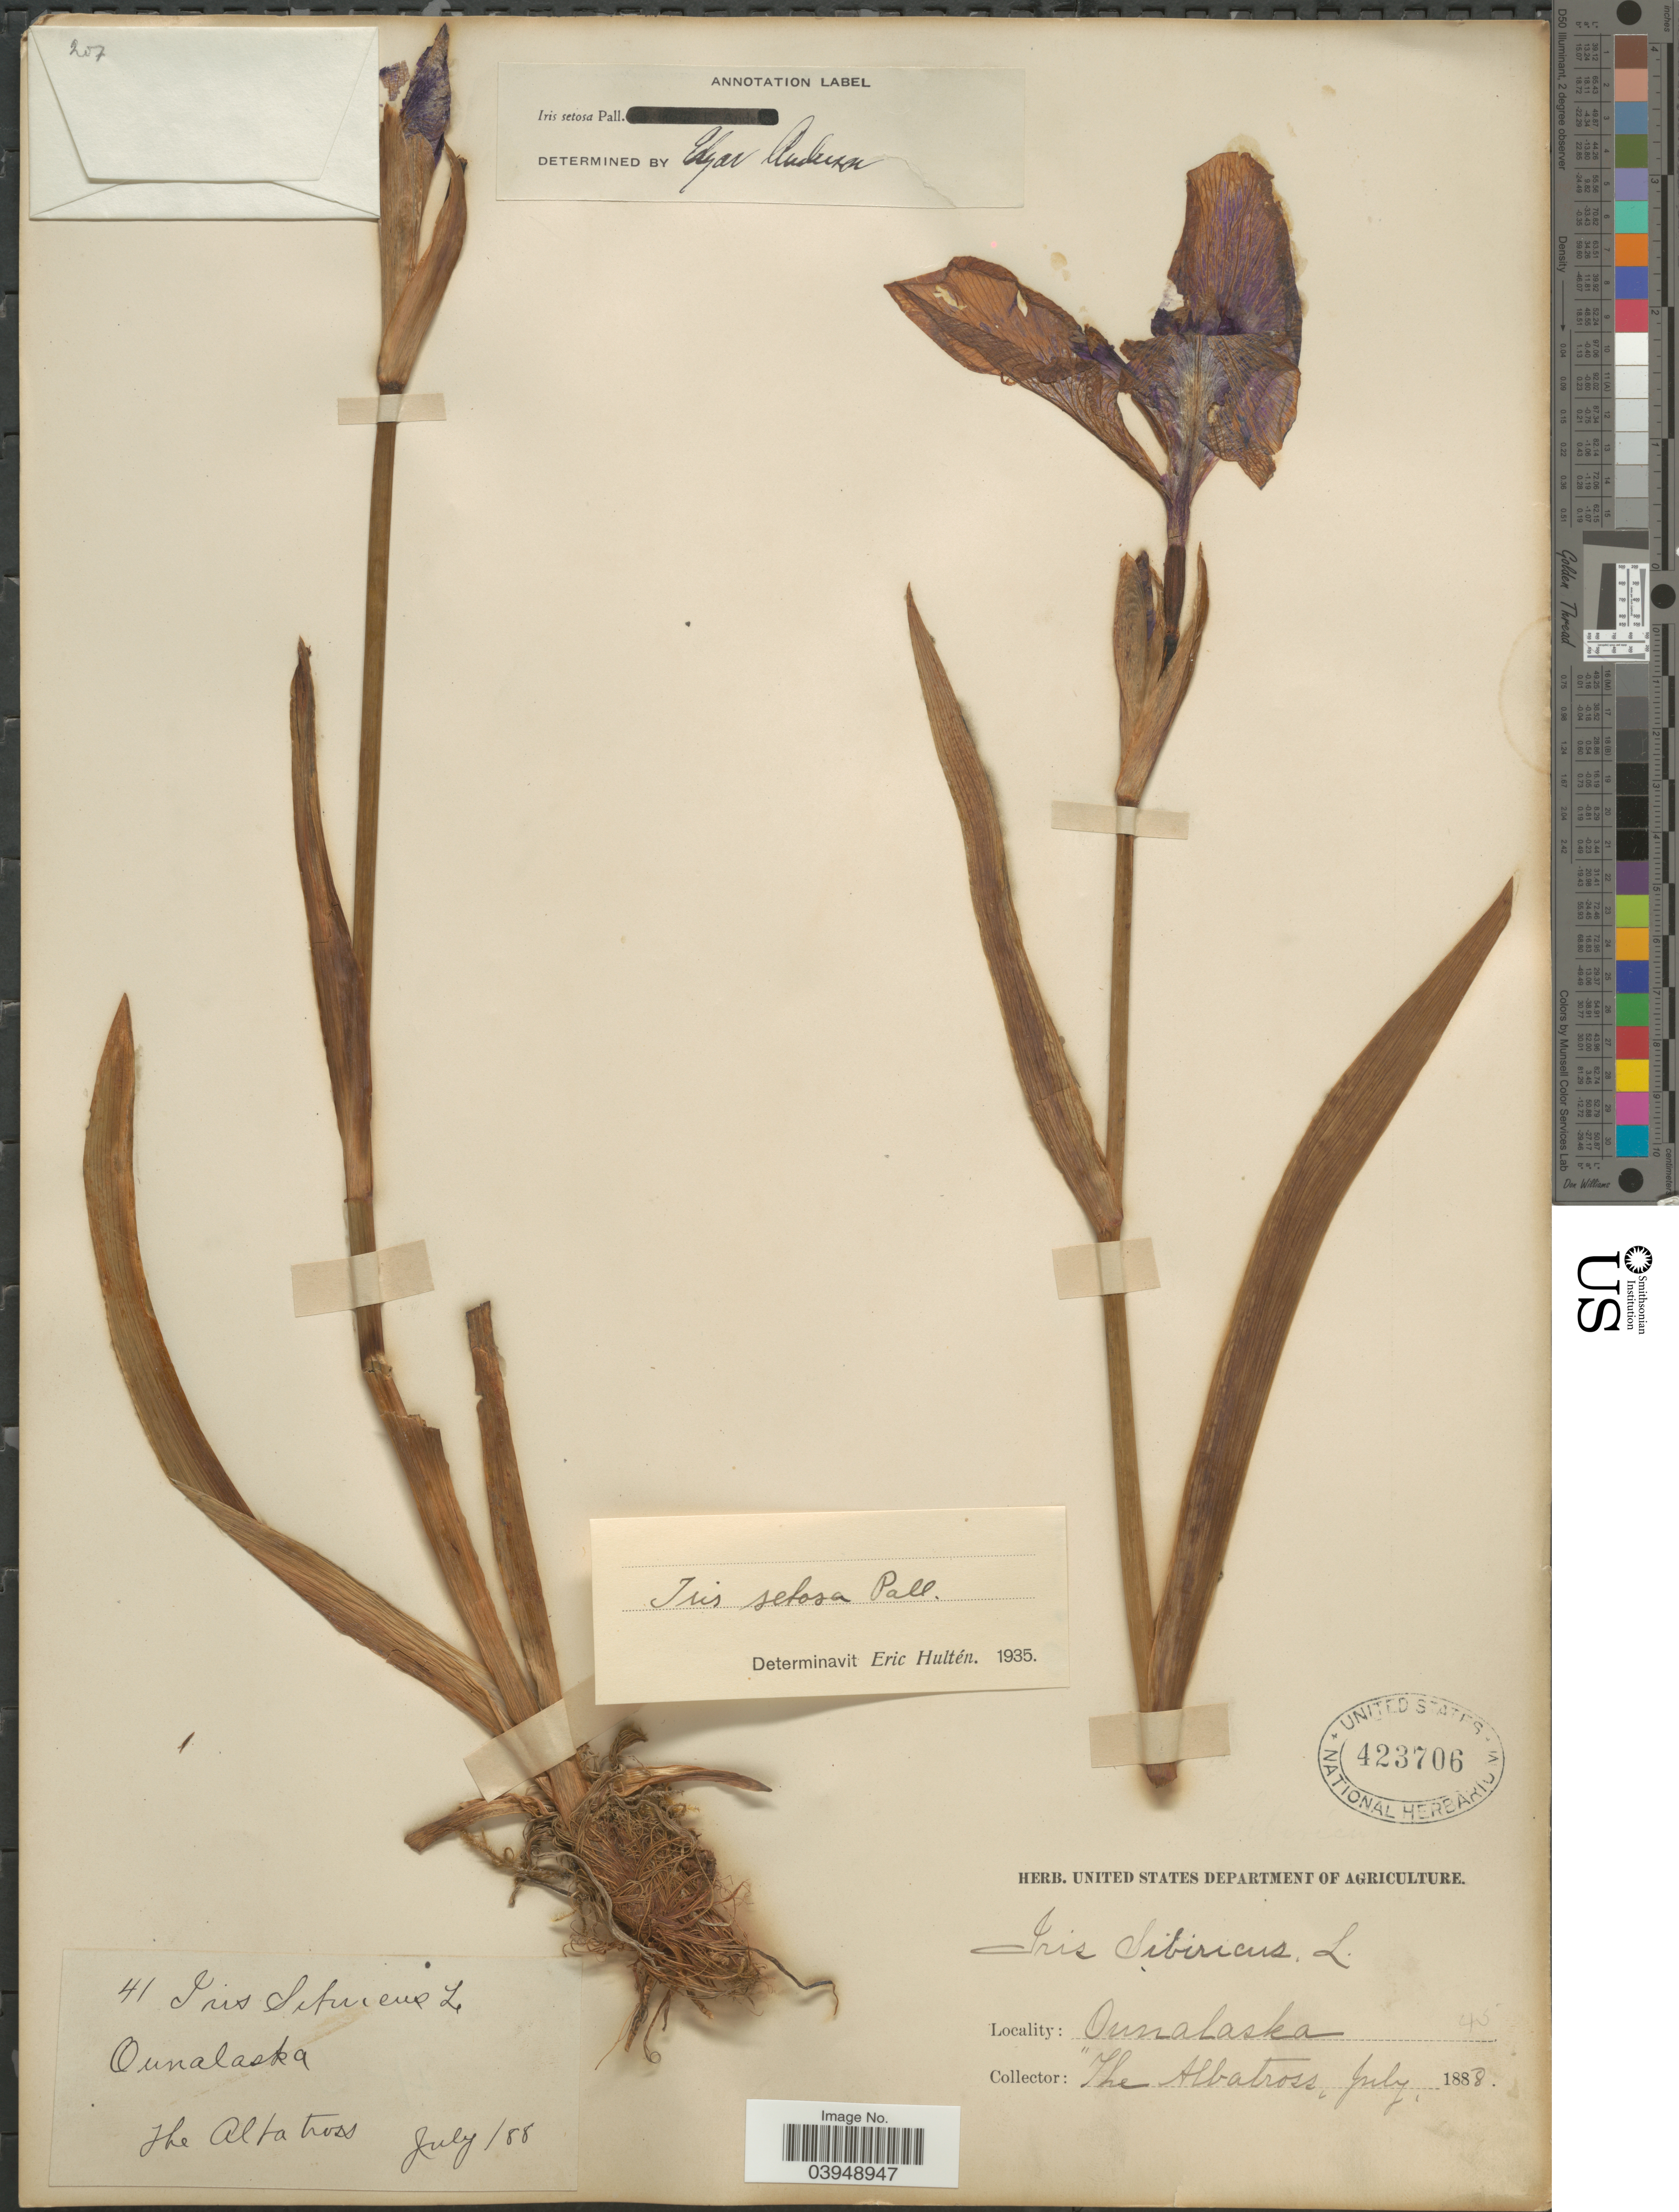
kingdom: Plantae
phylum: Tracheophyta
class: Liliopsida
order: Asparagales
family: Iridaceae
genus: Iris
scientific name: Iris setosa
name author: Pall. ex Link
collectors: "The Albatross"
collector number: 41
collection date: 1888-07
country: United States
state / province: Alaska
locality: Ounalaska.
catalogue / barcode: US 423706